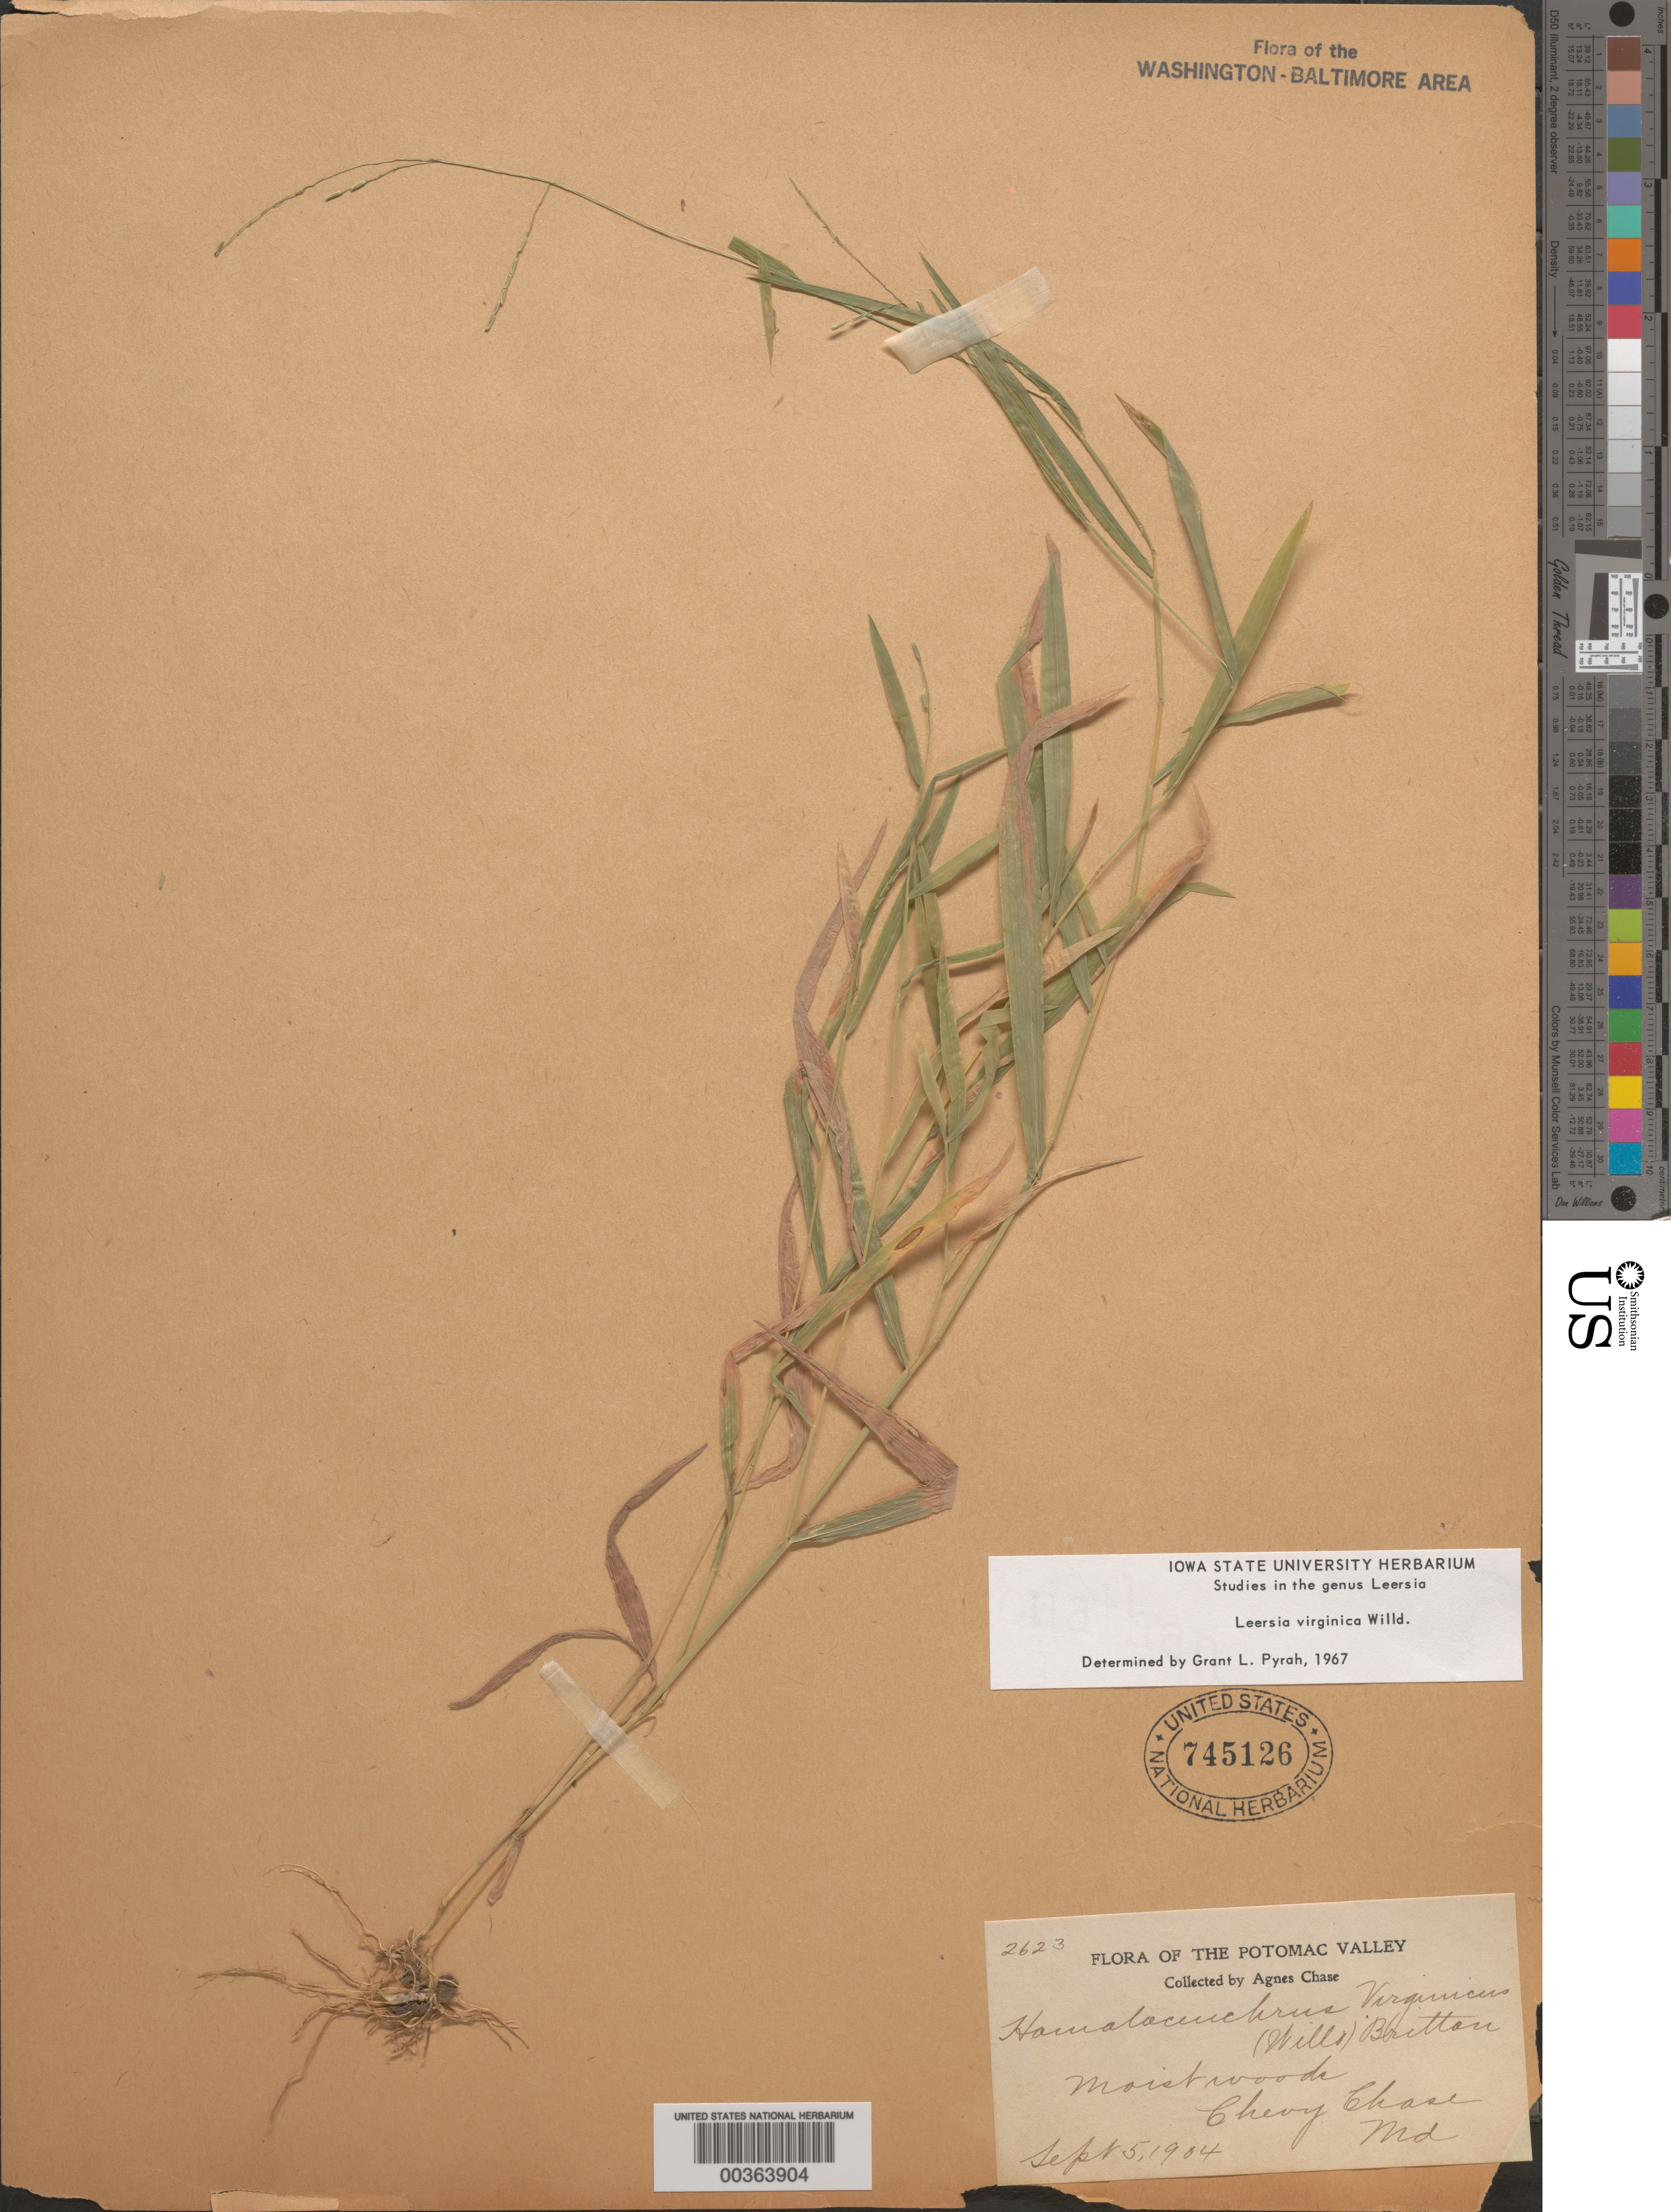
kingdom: Plantae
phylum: Tracheophyta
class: Liliopsida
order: Poales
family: Poaceae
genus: Leersia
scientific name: Leersia virginica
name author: Willd.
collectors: A. Chase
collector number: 2623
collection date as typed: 05 Sep 1904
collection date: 1904-09-05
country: United States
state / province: Maryland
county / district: Montgomery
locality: Chevy Chase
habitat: Moist woods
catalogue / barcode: US 745126